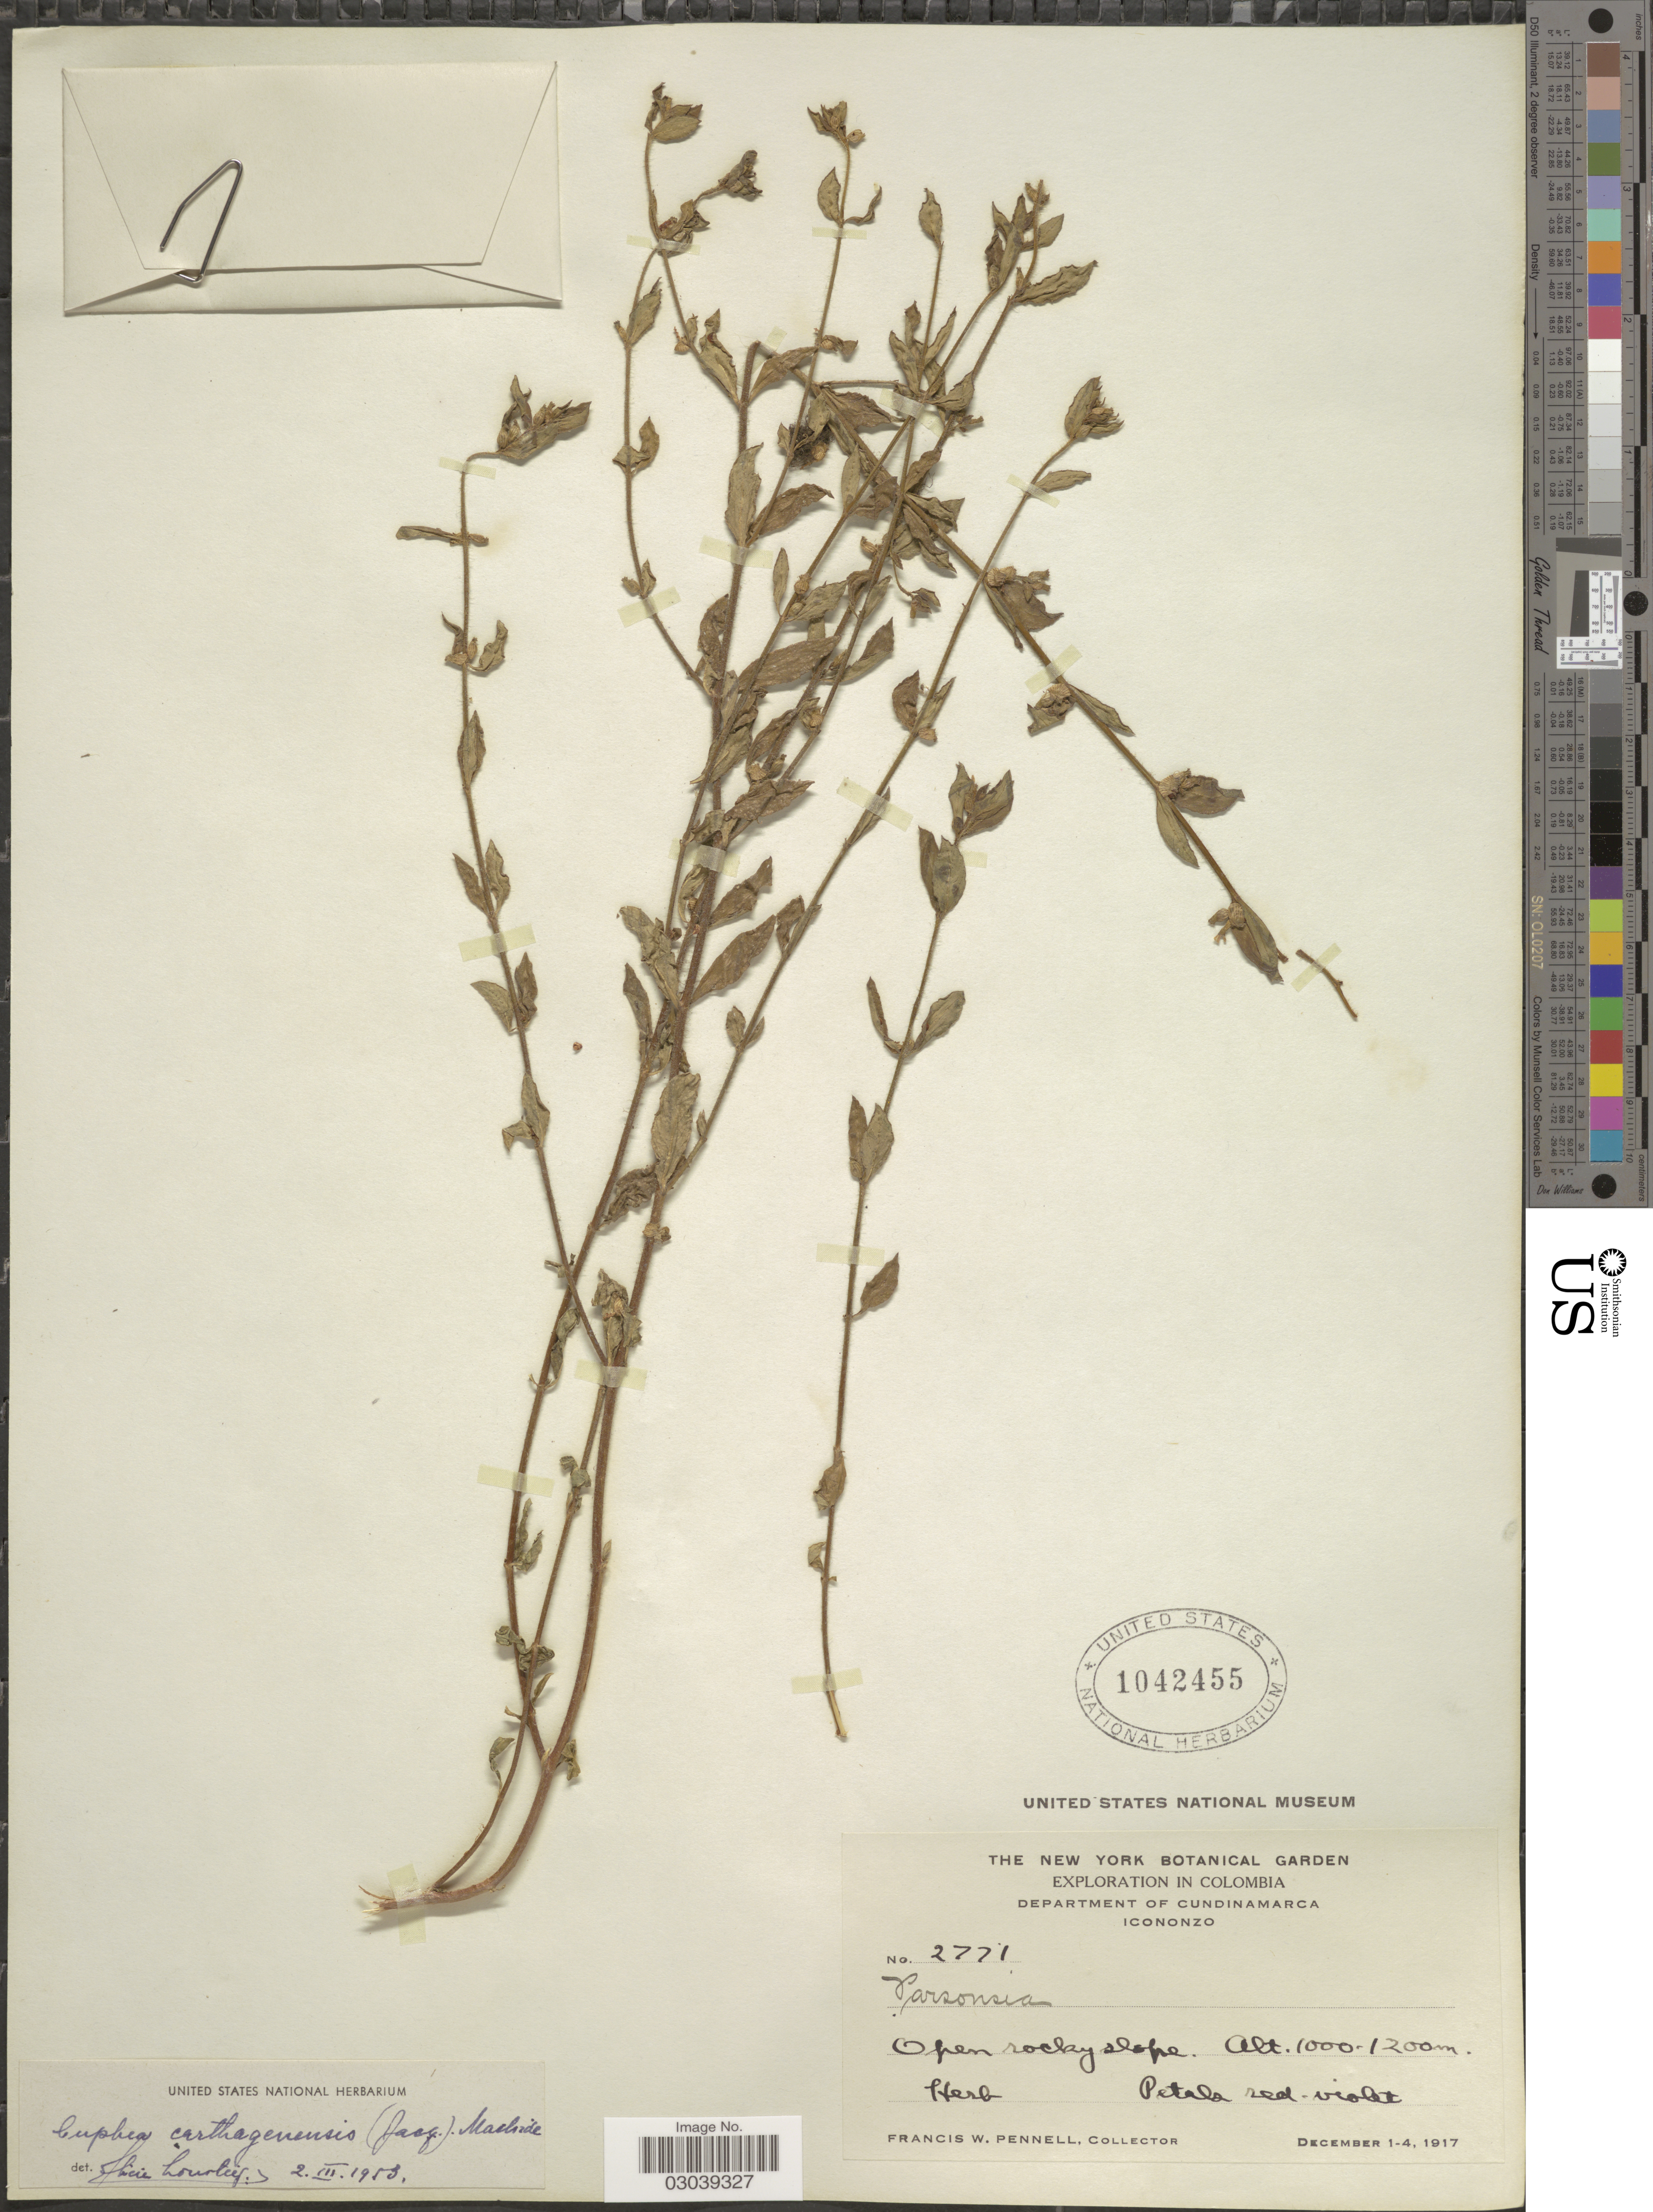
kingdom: Plantae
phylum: Tracheophyta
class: Magnoliopsida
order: Myrtales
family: Lythraceae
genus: Cuphea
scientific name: Cuphea carthagenensis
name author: (Jacq.) J.F. Macbr.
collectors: F. W. Pennell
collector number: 2771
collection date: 1917-12-01/1917-12-04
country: Colombia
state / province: Cundinamarca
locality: Department of Cundinamarca. Icononzo.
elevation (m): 1000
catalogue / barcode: US 1042455